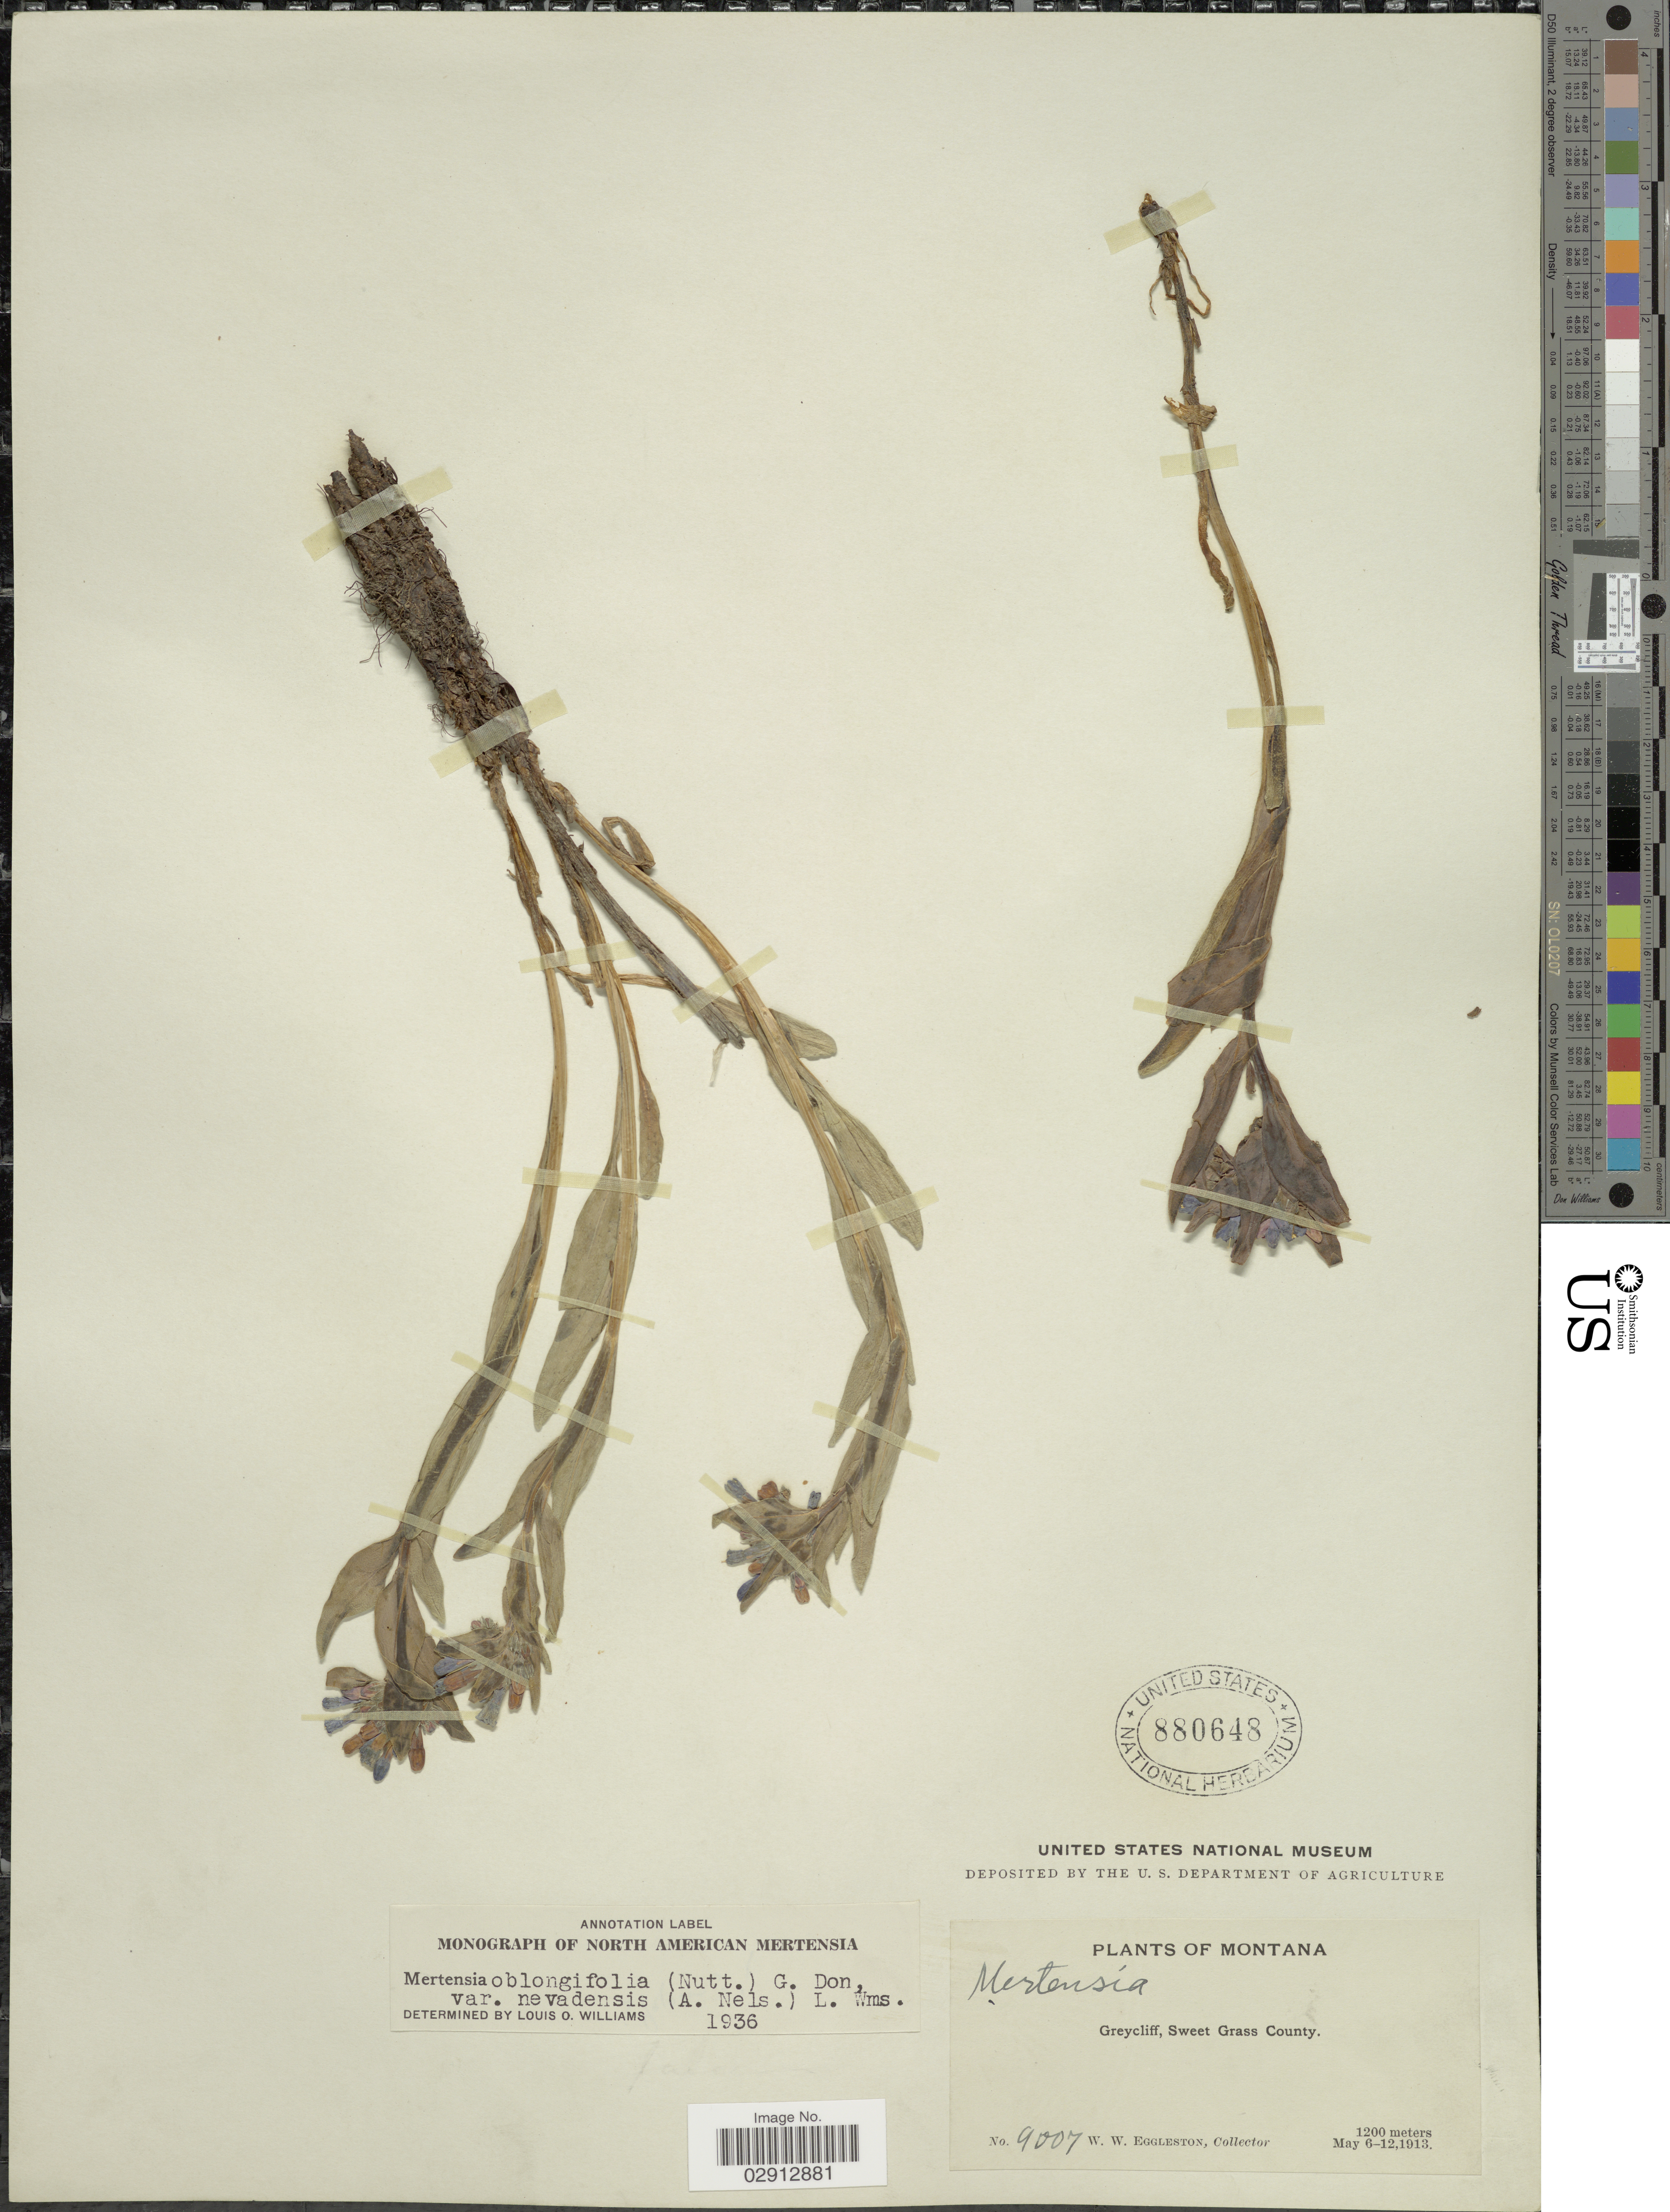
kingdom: Plantae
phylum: Tracheophyta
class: Magnoliopsida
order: Boraginales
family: Boraginaceae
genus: Mertensia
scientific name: Mertensia oblongifolia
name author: (Nutt.) G. Don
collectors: W. W. Eggleston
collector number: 9007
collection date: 1913-05-06/1913-05-12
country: United States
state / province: Montana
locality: Greycliff, Sweet Grass County.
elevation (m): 1200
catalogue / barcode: US 880648